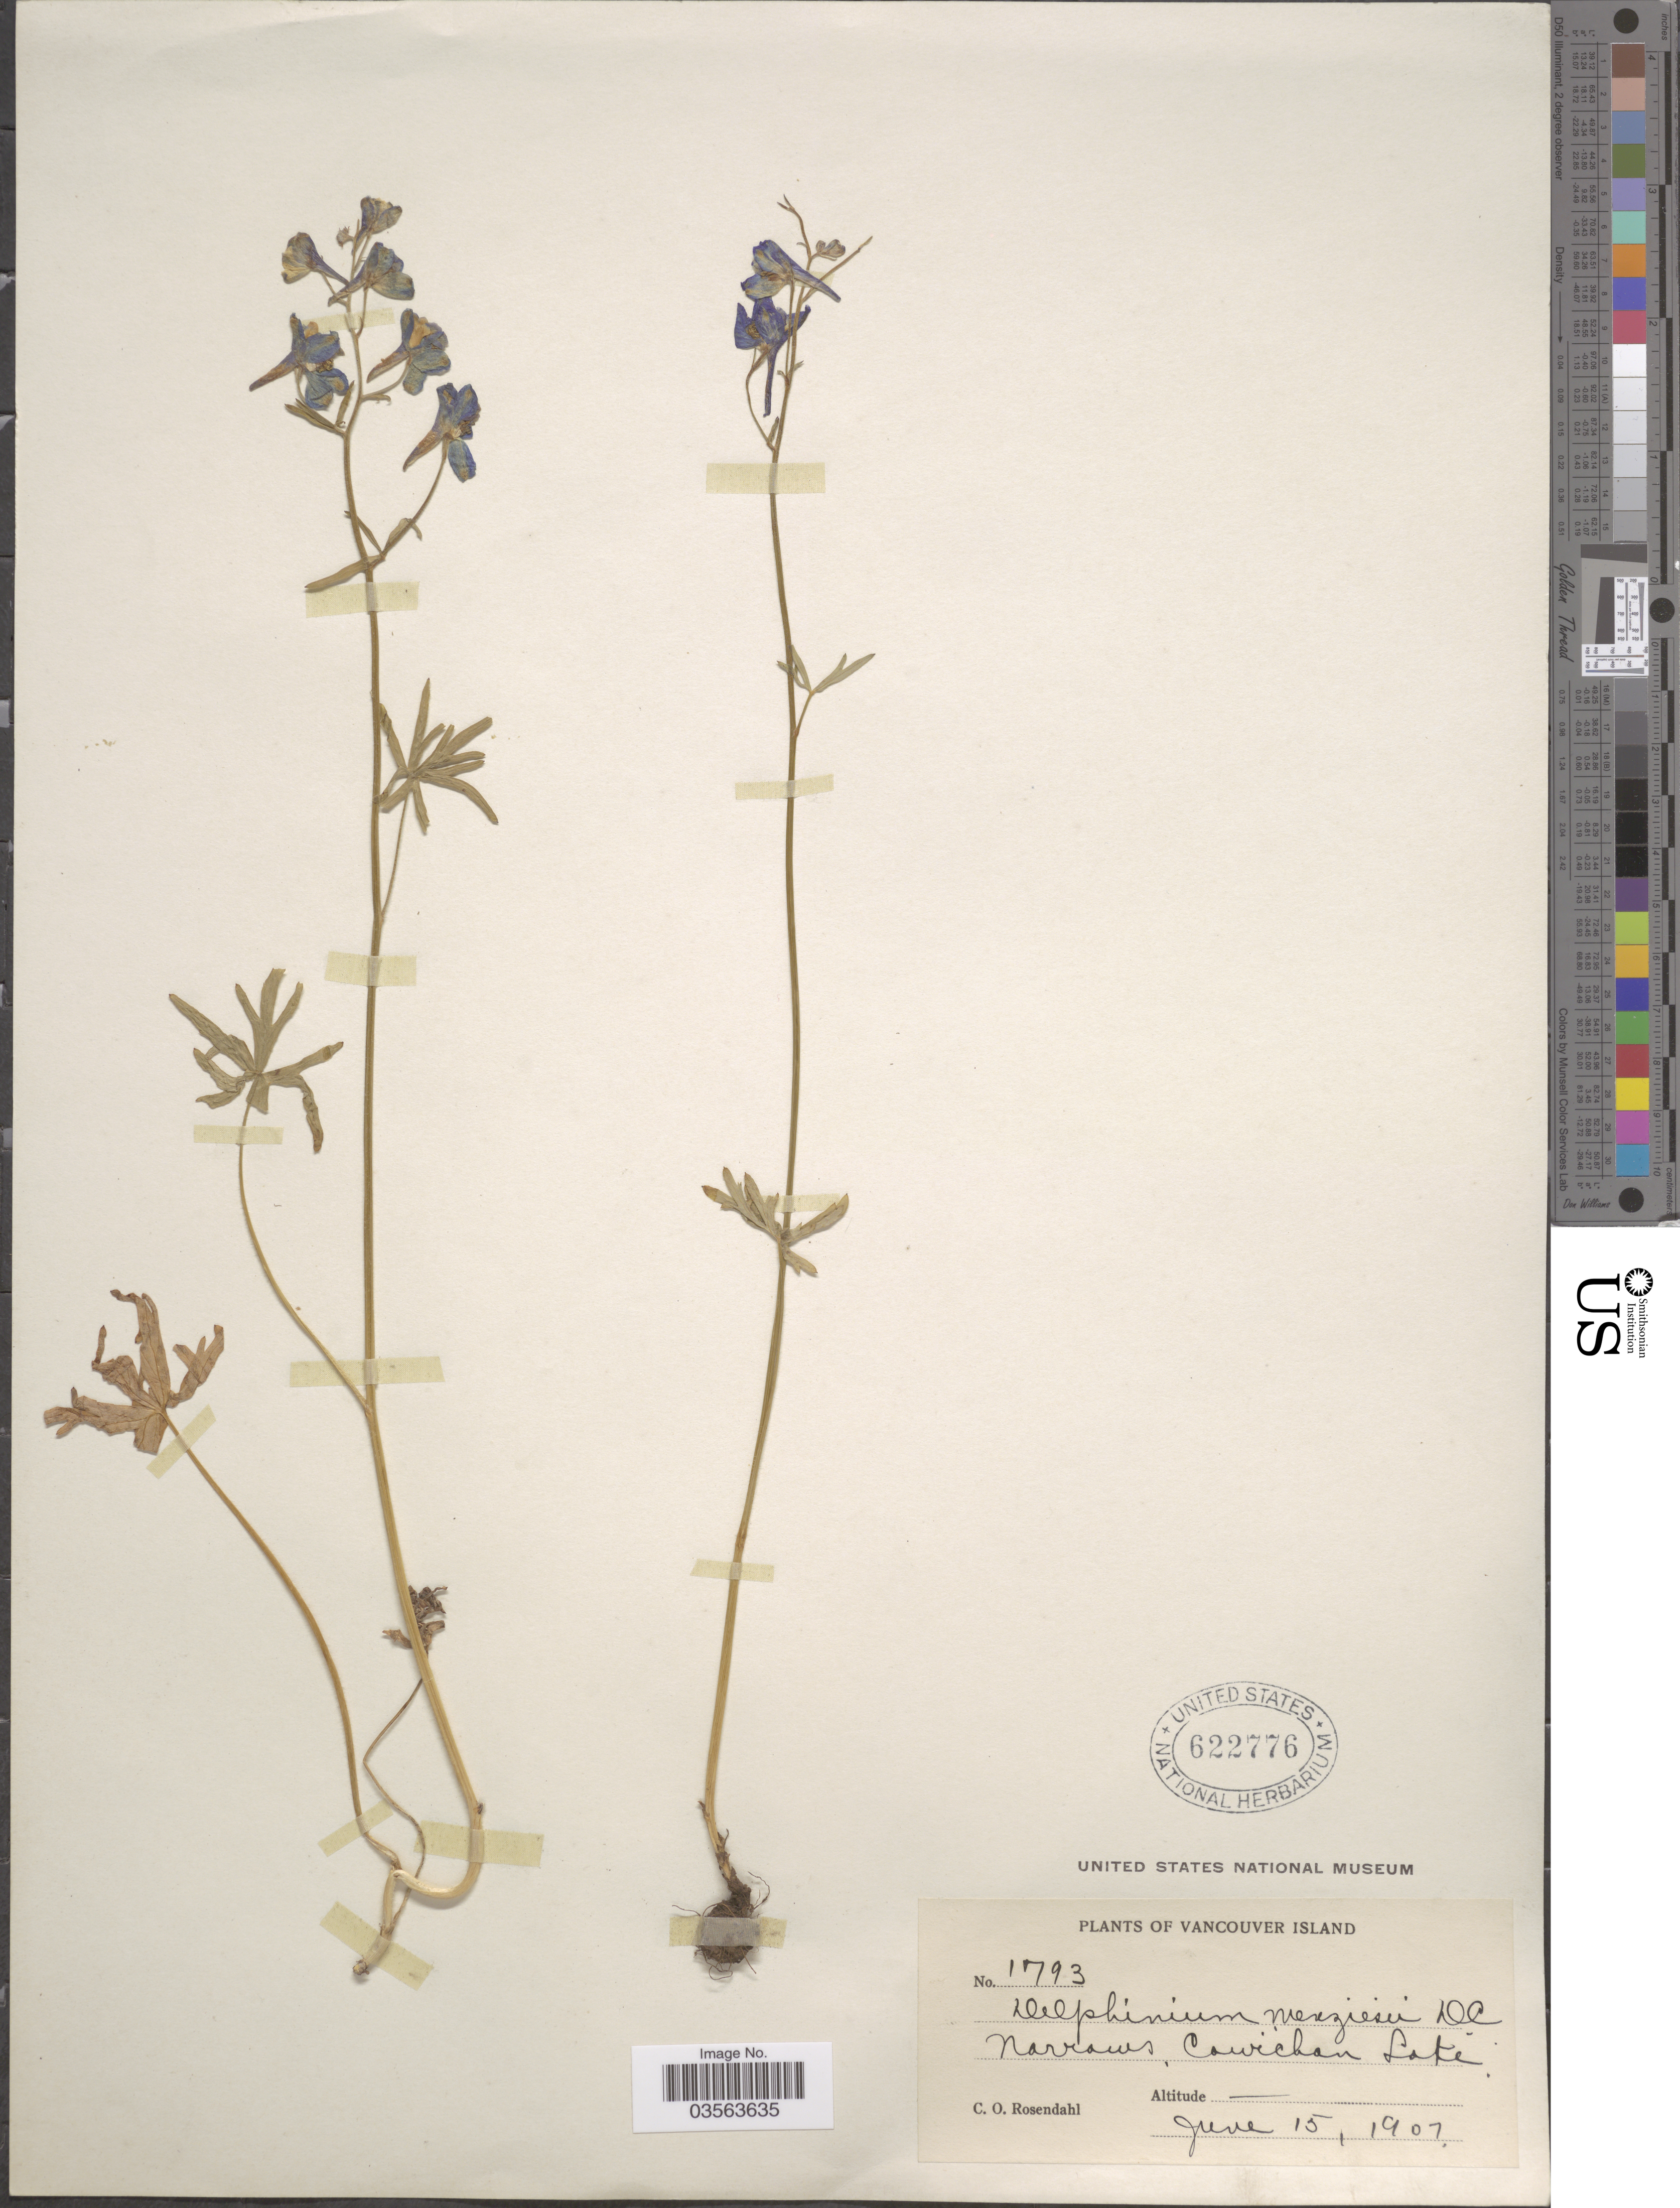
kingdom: Plantae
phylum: Tracheophyta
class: Magnoliopsida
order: Ranunculales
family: Ranunculaceae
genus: Delphinium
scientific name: Delphinium menziesii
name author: DC.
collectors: C. O. Rosendahl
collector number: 1793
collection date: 1907-06-15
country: Canada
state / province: British Columbia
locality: Vancouver Island. Cowichan Lake.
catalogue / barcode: US 622776